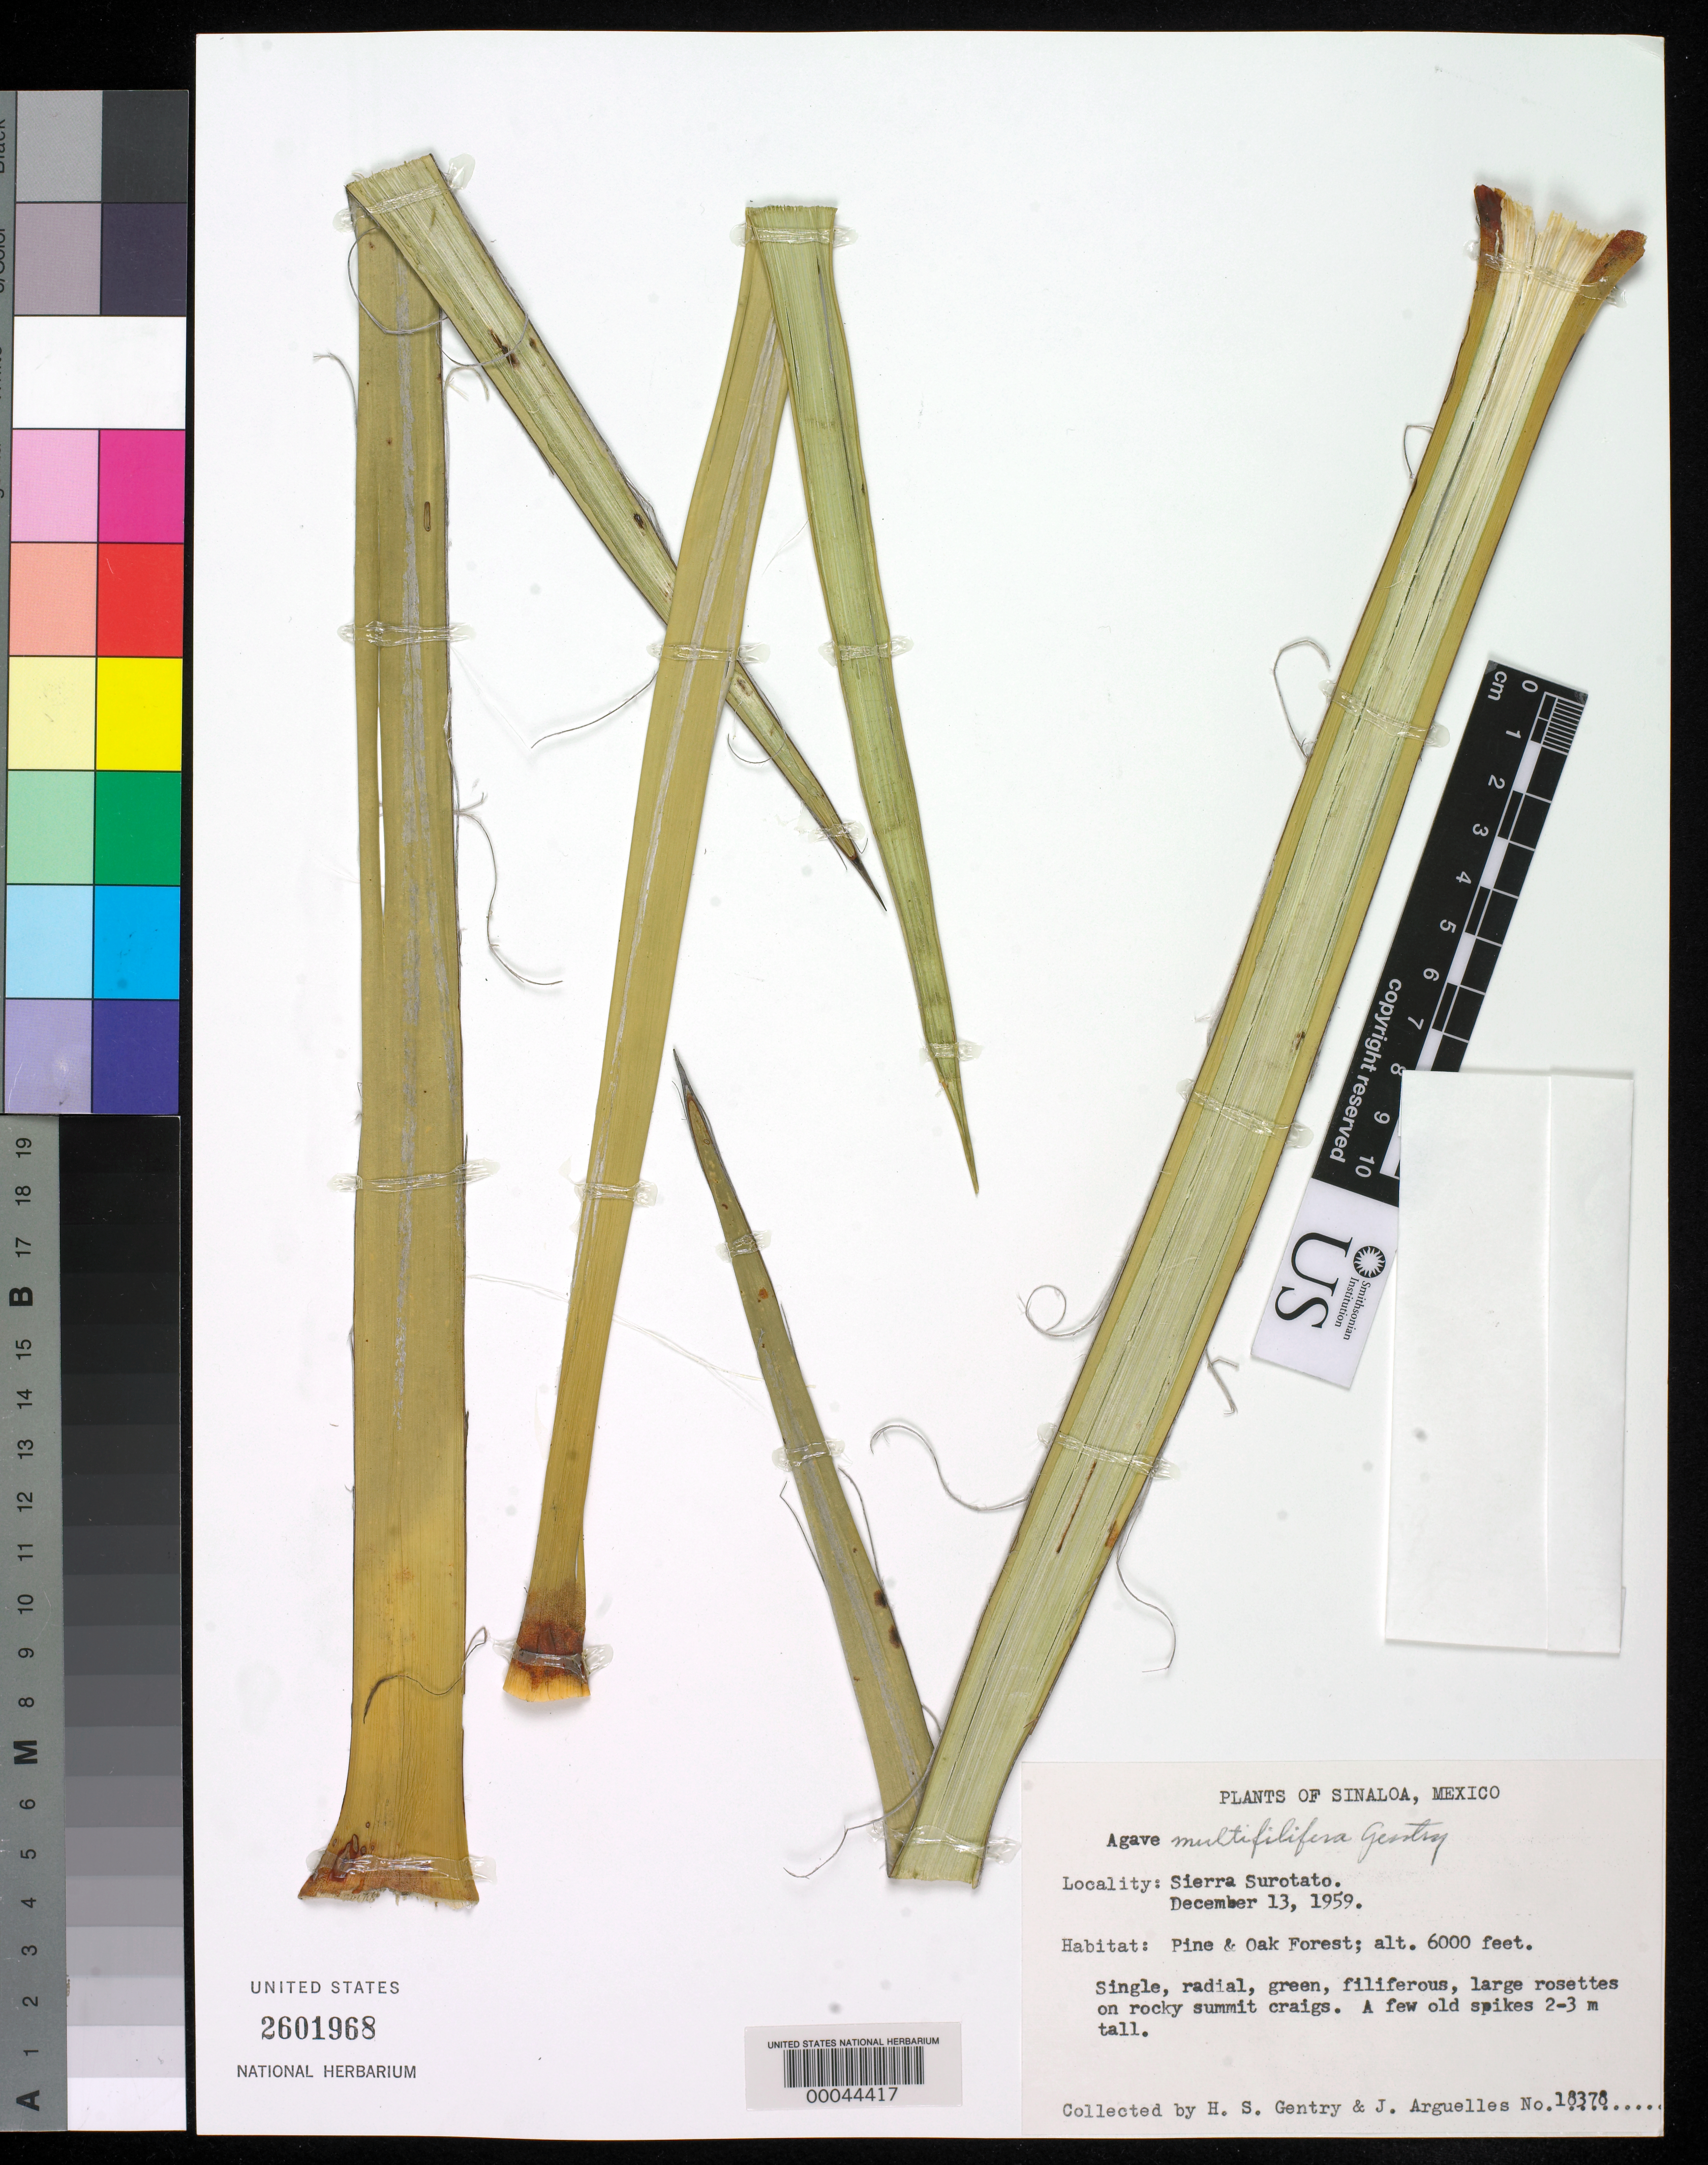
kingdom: Plantae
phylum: Tracheophyta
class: Liliopsida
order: Asparagales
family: Asparagaceae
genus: Agave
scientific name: Agave multifilifera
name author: Gentry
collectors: H. S. Gentry & J. Arguelles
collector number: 18378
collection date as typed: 13 Dec 1959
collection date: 1959-12-13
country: Mexico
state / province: Sinaloa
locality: Sierra surotato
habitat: Pine & oak forest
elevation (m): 1829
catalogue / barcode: US 2601968